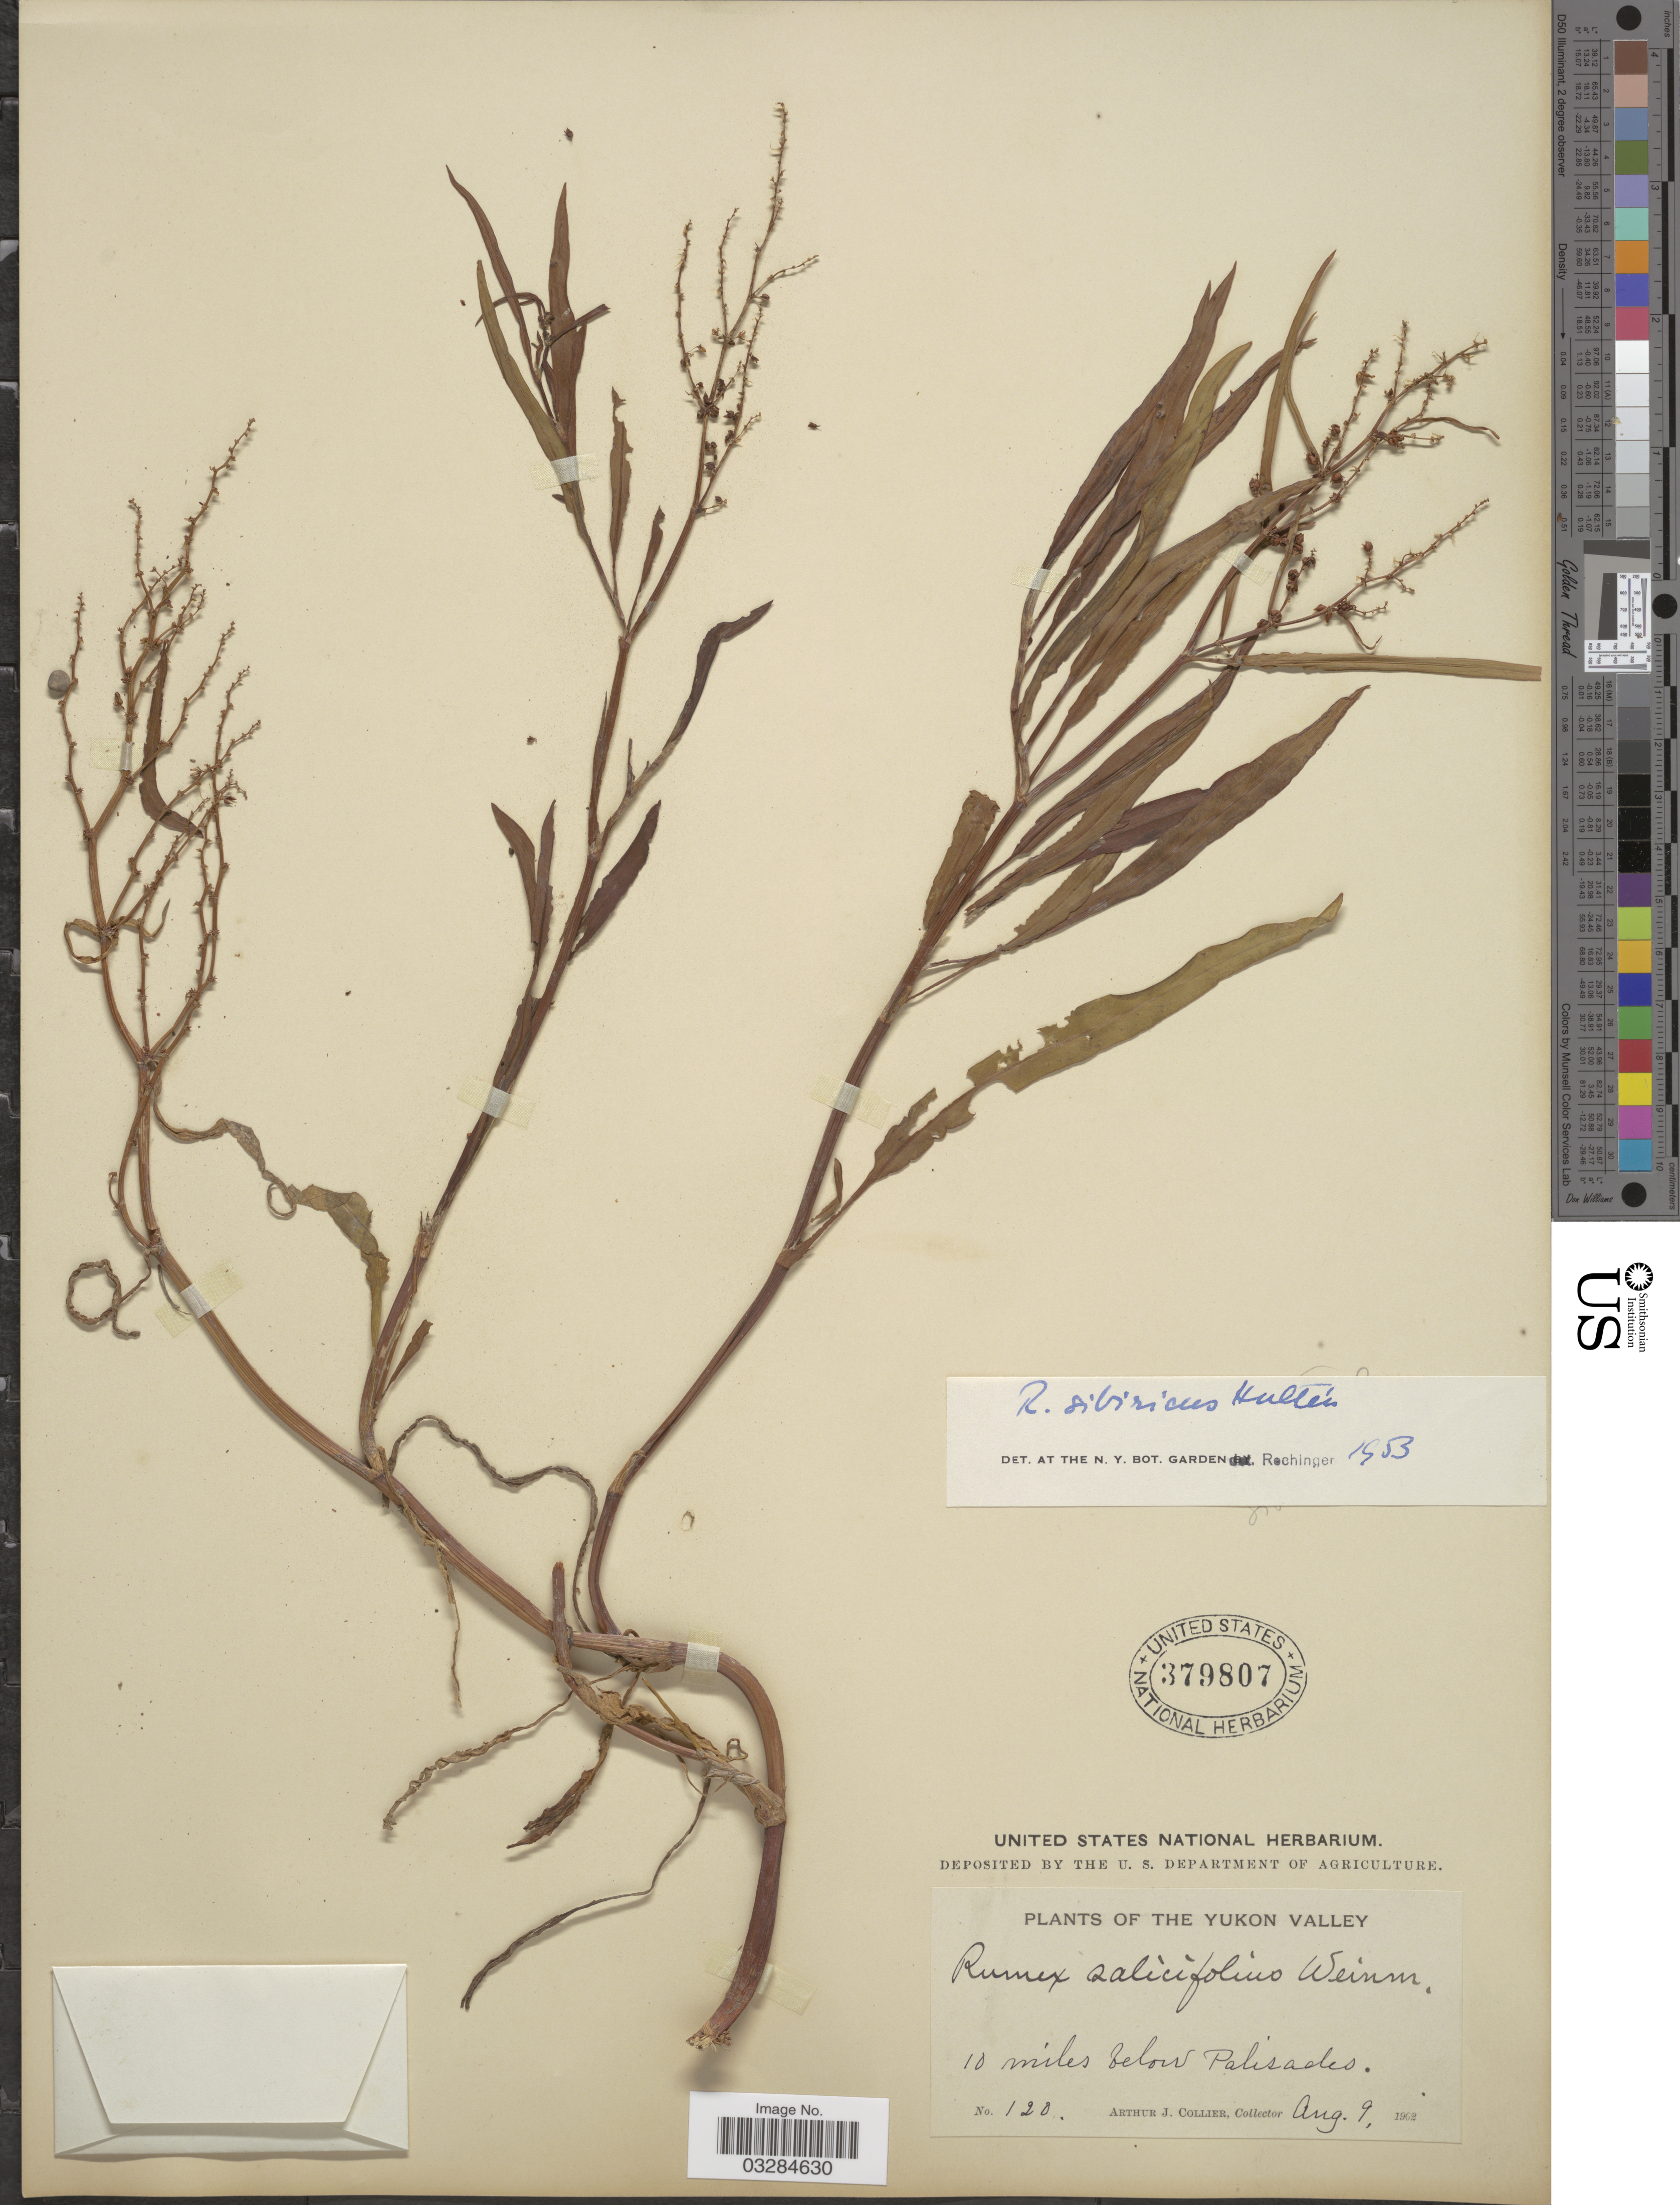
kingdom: Plantae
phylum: Tracheophyta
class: Magnoliopsida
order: Caryophyllales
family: Polygonaceae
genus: Rumex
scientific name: Rumex sibiricus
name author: Hultén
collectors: A. Collier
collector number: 120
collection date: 1962-08-09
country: Canada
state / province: Yukon Territory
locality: The Yukon Valley, 10 miles below Palisades.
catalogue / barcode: US 379807